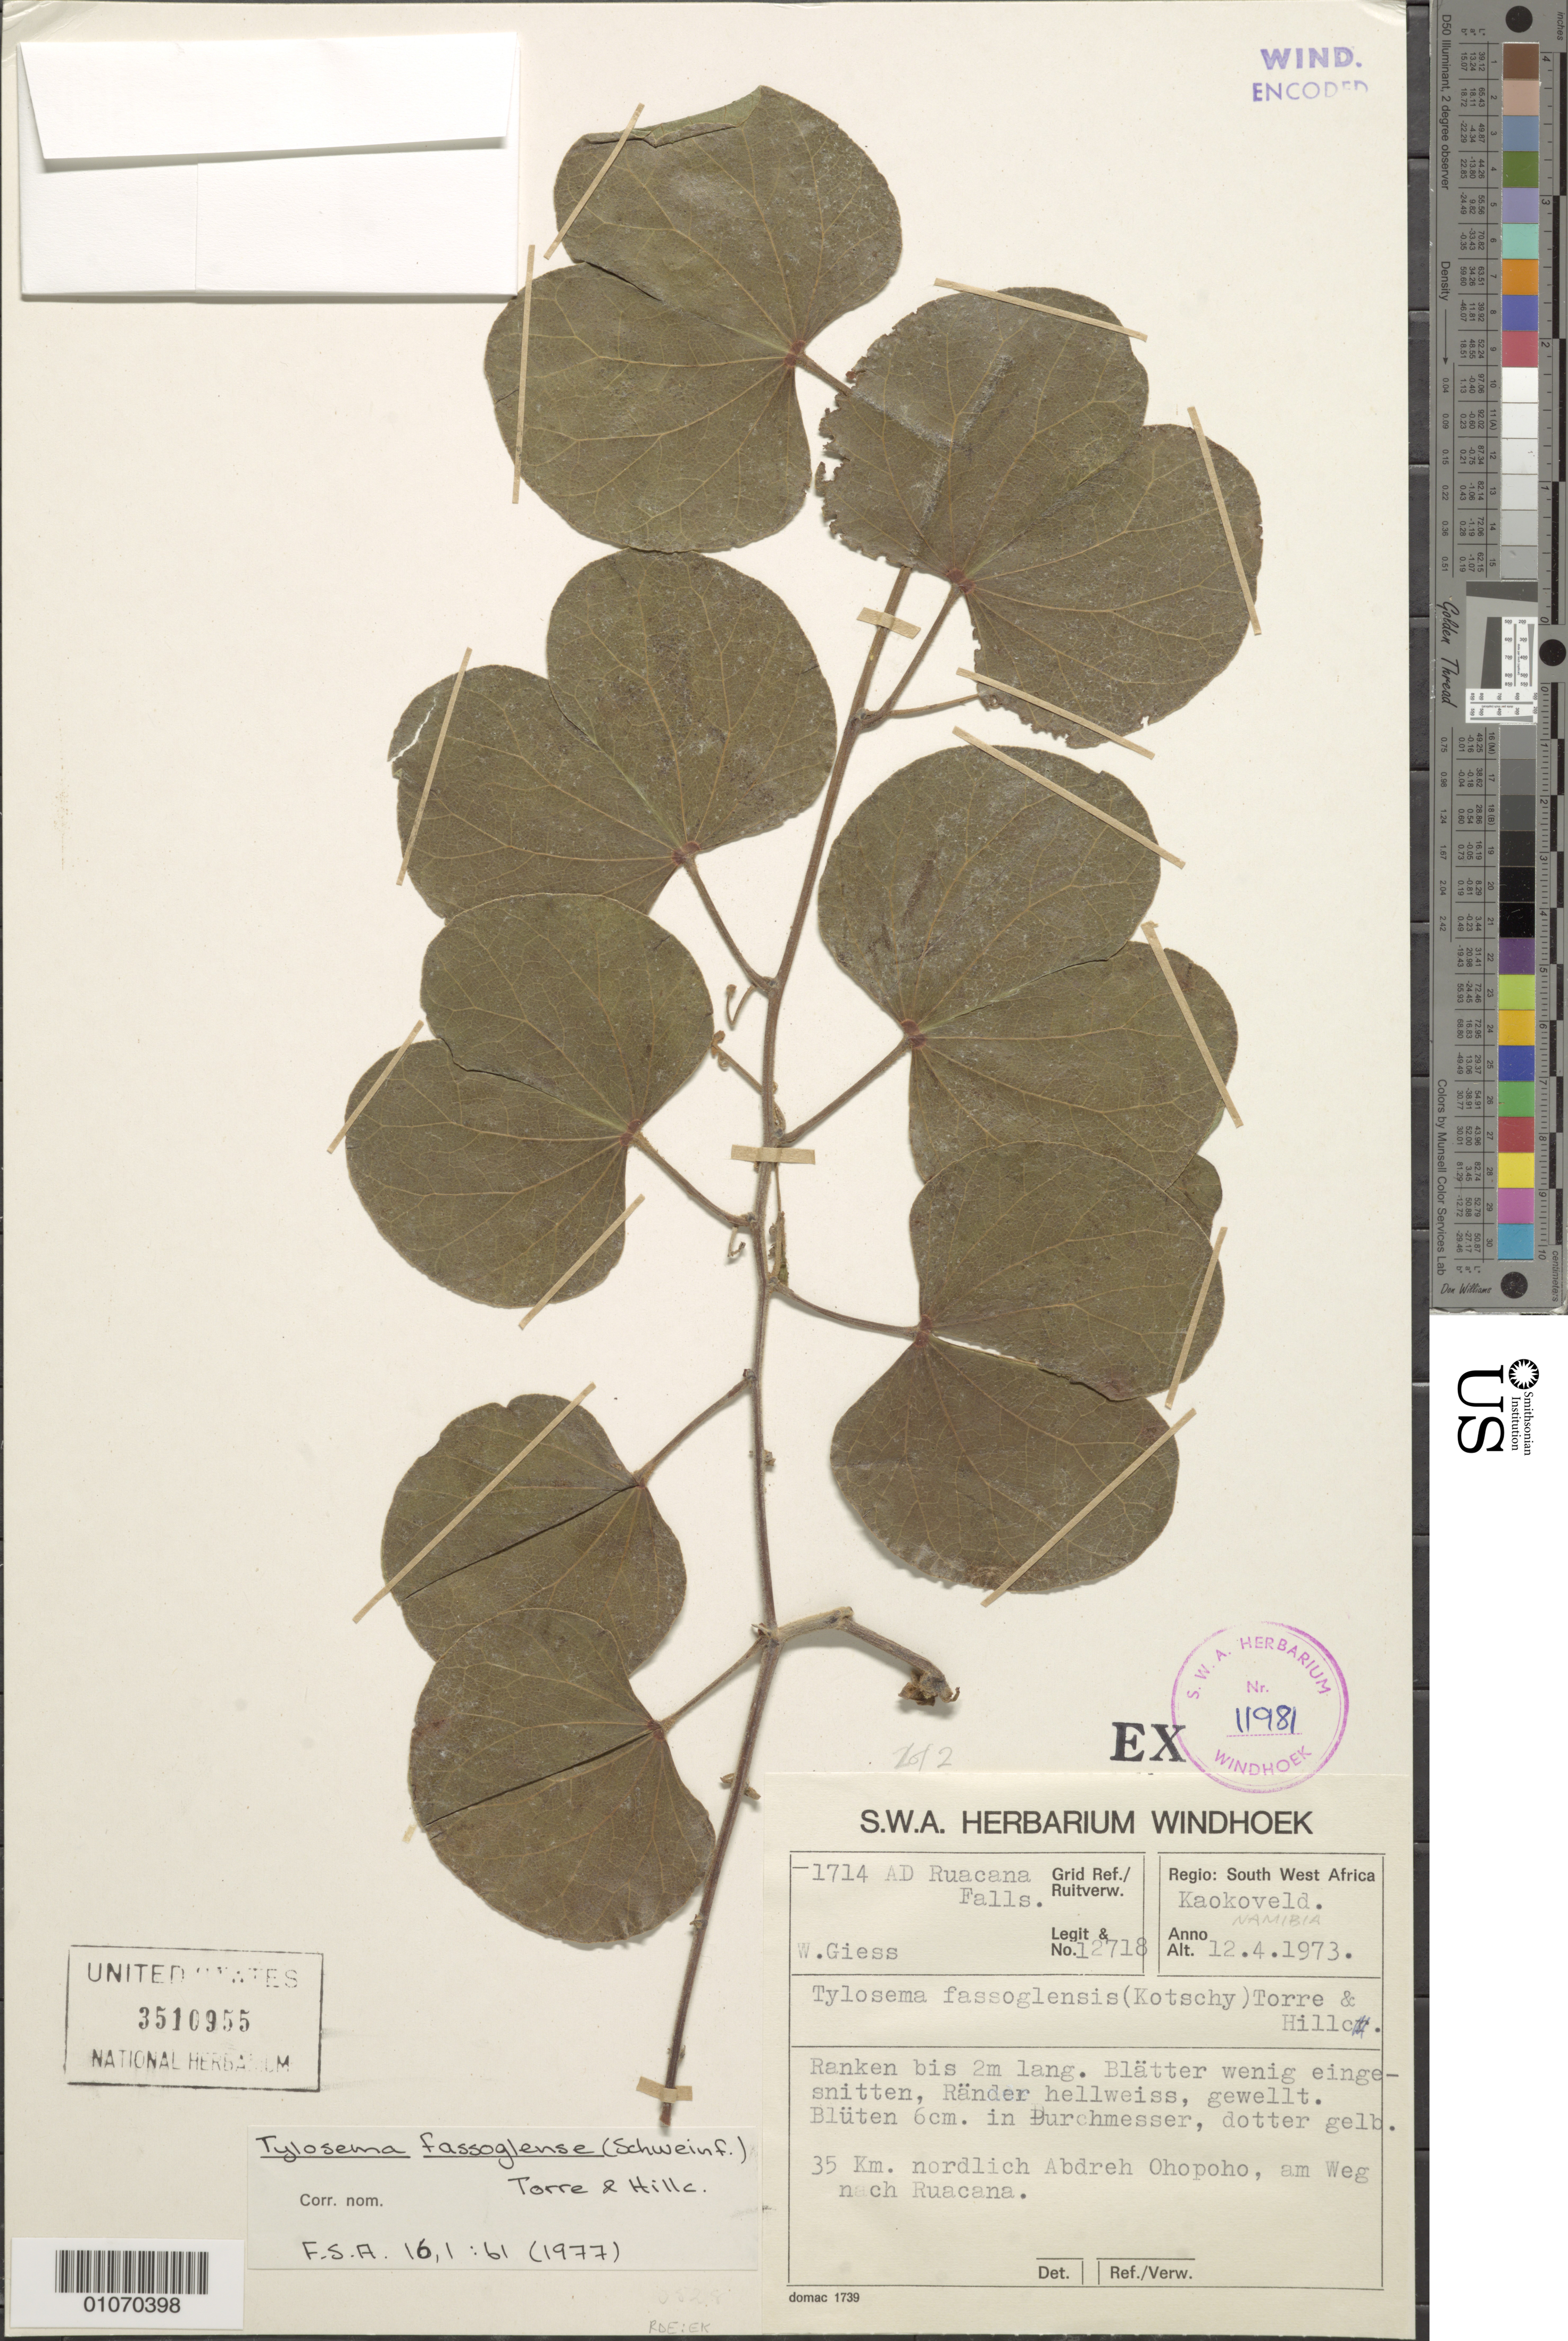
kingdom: Plantae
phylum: Tracheophyta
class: Magnoliopsida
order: Fabales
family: Fabaceae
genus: Tylosema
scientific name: Tylosema fassoglense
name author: (Kotschy ex Schweinf.) Torre & Hillc.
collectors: W. Giess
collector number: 12718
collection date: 1973-04-12 or 1973-12-04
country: Namibia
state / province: Omusati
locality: Ruacana Falls.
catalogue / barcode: US 3510955